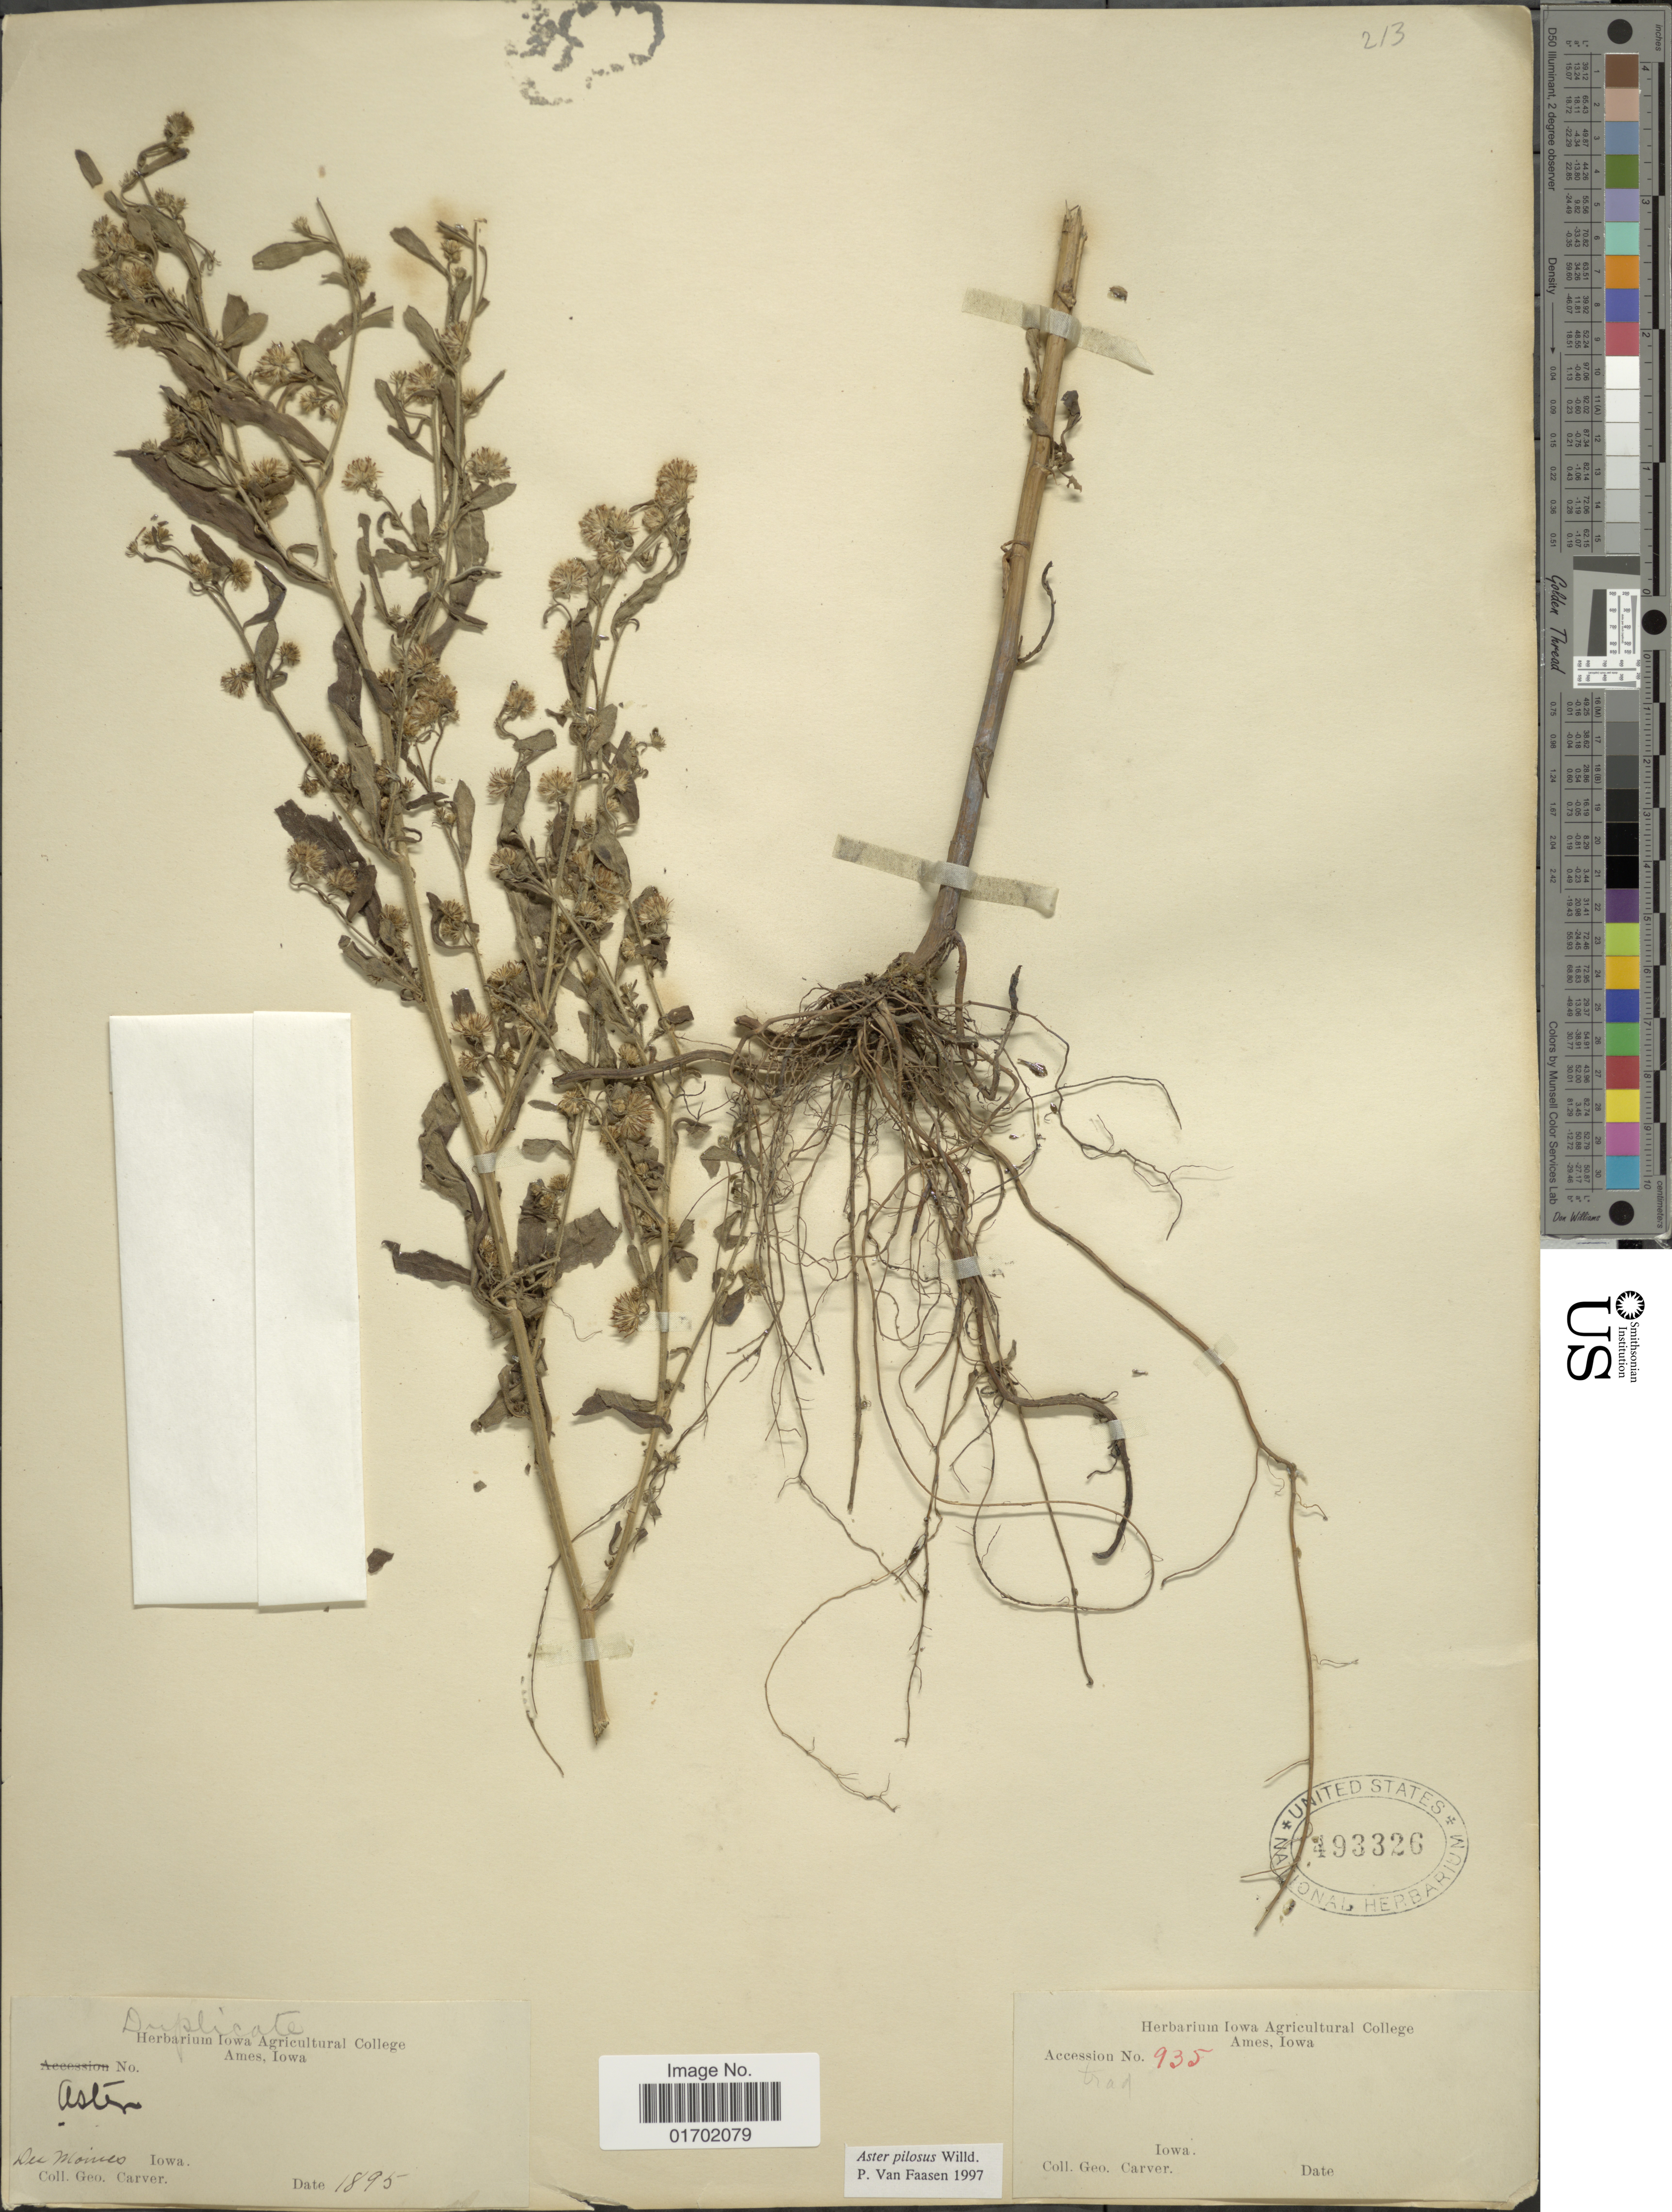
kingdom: Plantae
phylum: Tracheophyta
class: Magnoliopsida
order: Asterales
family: Asteraceae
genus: Symphyotrichum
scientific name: Symphyotrichum pilosum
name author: (Willd.) G.L. Nesom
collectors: G. Carver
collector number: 935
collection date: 1895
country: United States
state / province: Iowa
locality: Des Moines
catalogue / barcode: US 493326